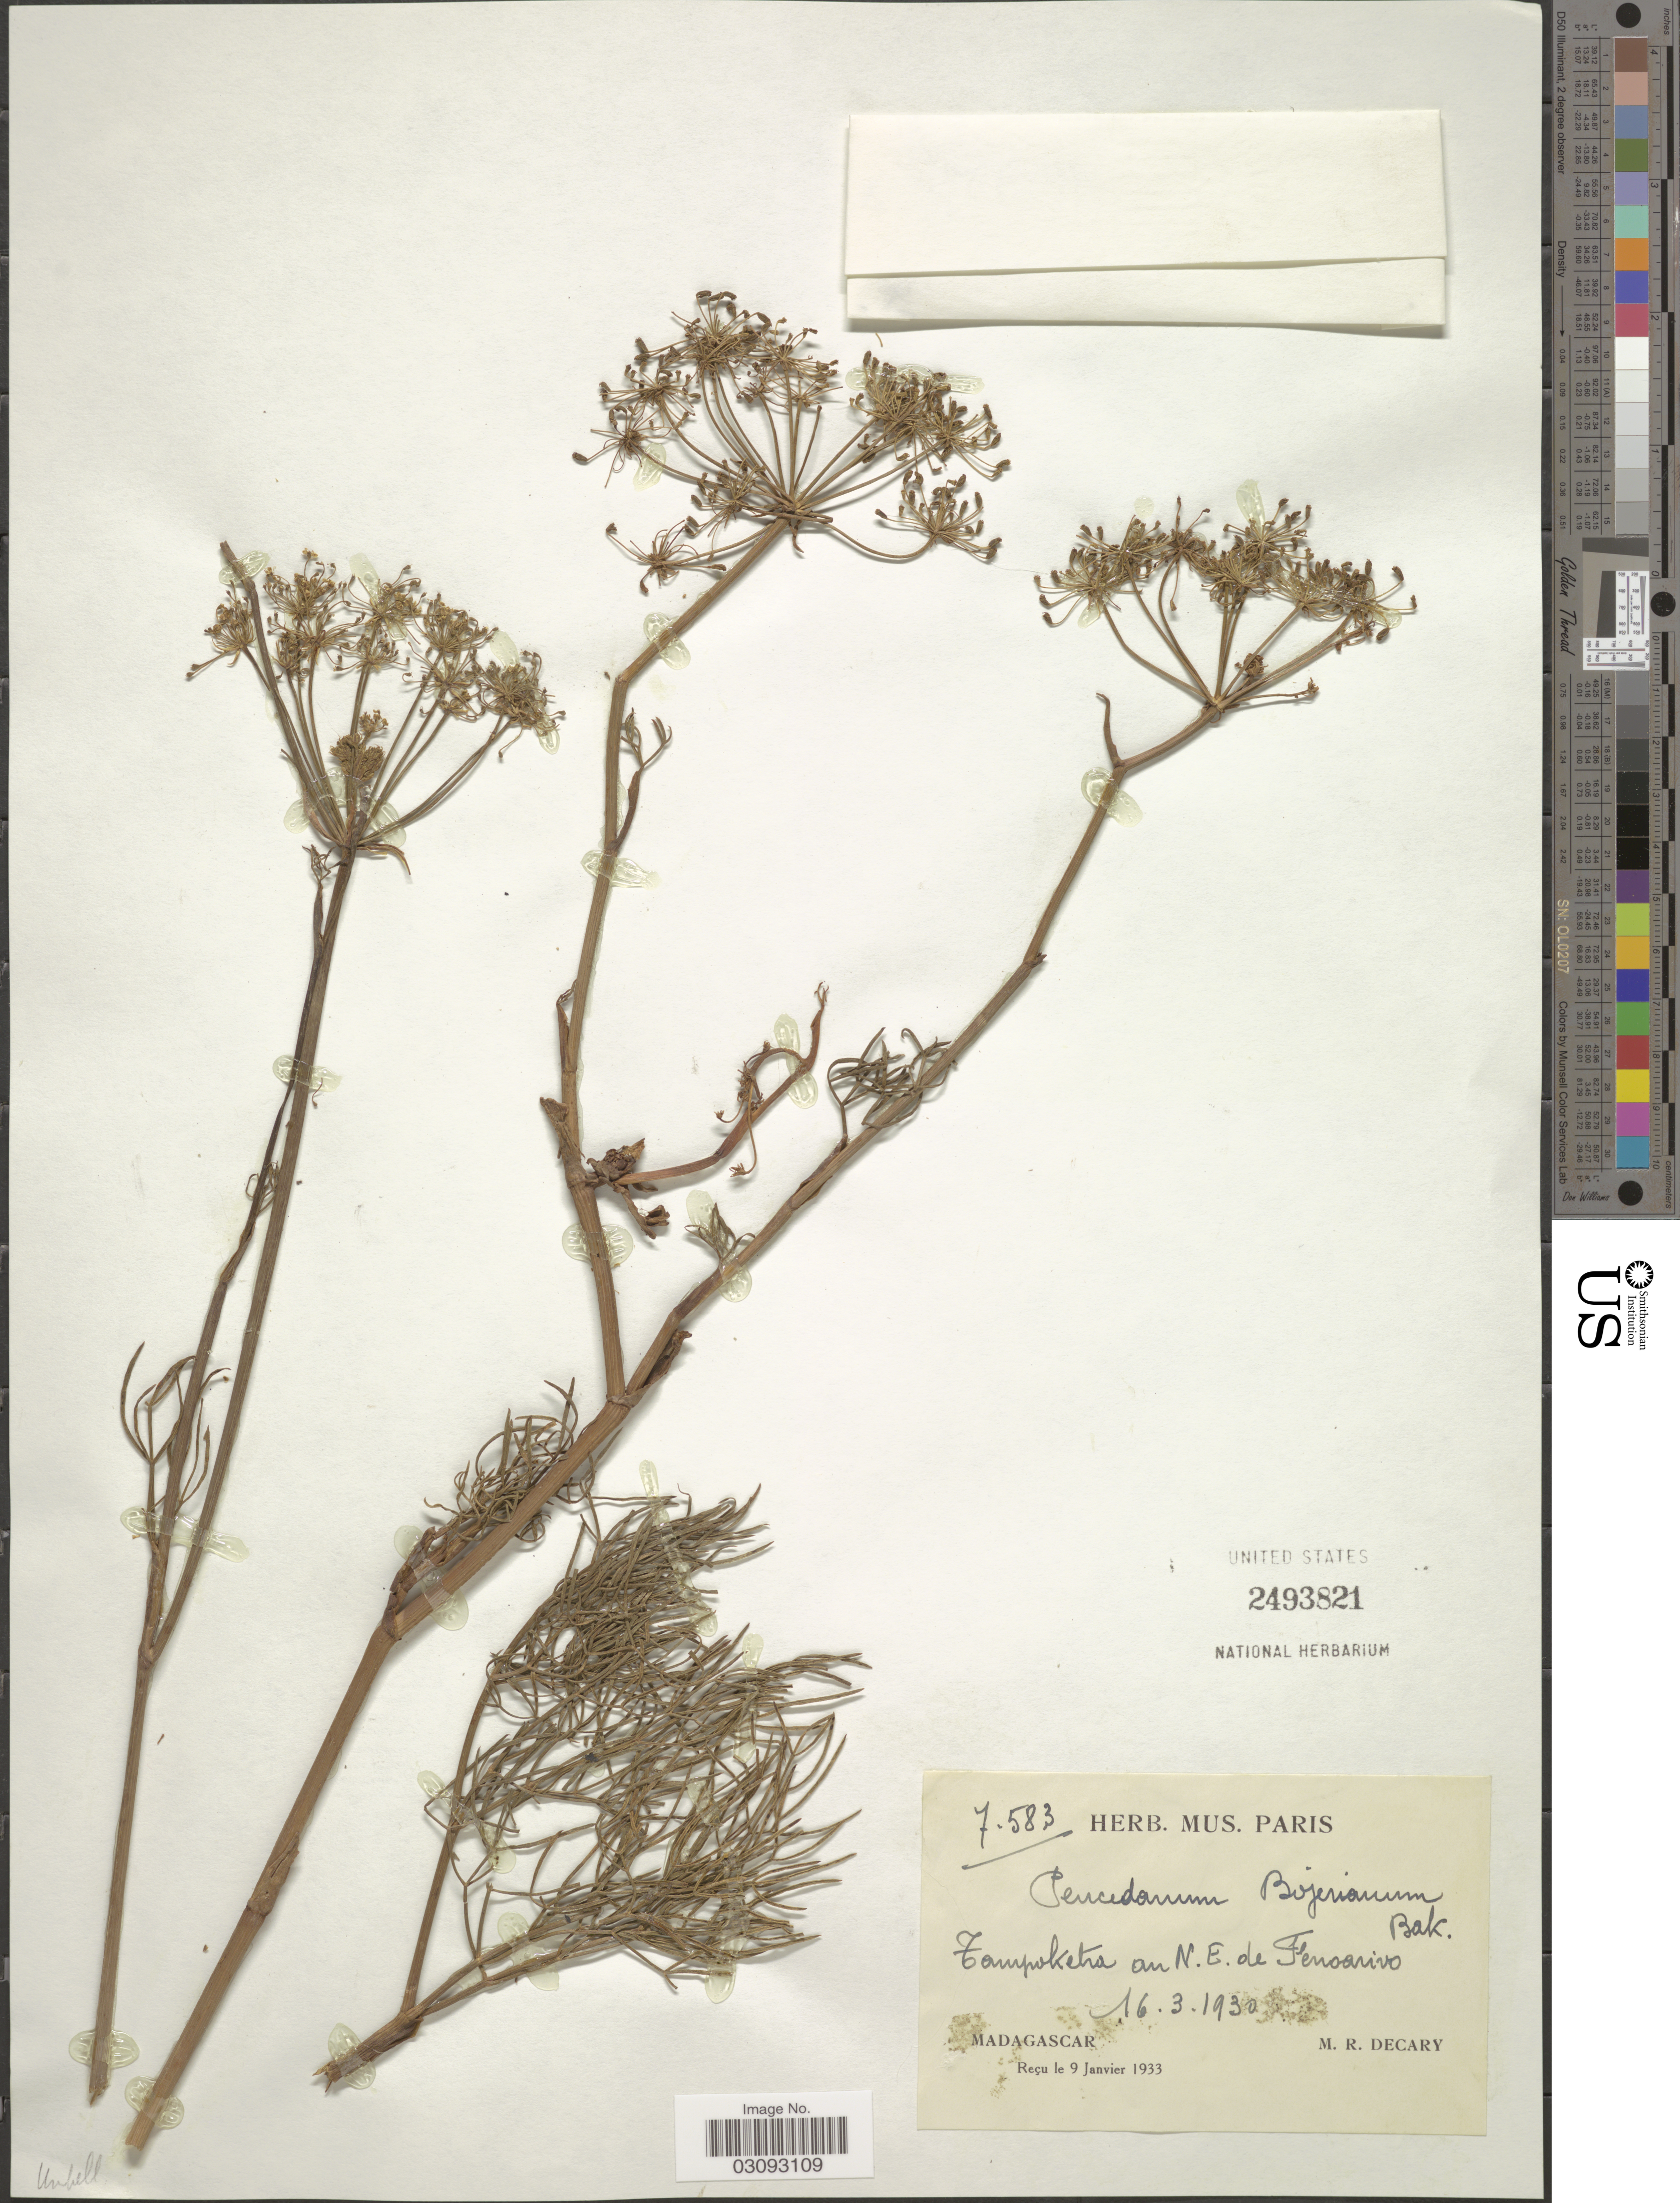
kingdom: Plantae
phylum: Tracheophyta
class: Magnoliopsida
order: Apiales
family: Apiaceae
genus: Peucedanum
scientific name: Peucedanum bojerianum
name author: Baker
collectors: R. Decary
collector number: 7583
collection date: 1930-03-16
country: Madagascar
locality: Tampoketsa au N.E. de Fenoarivo [Tampoketsa northeast of Fenoarivo]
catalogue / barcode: US 2493821